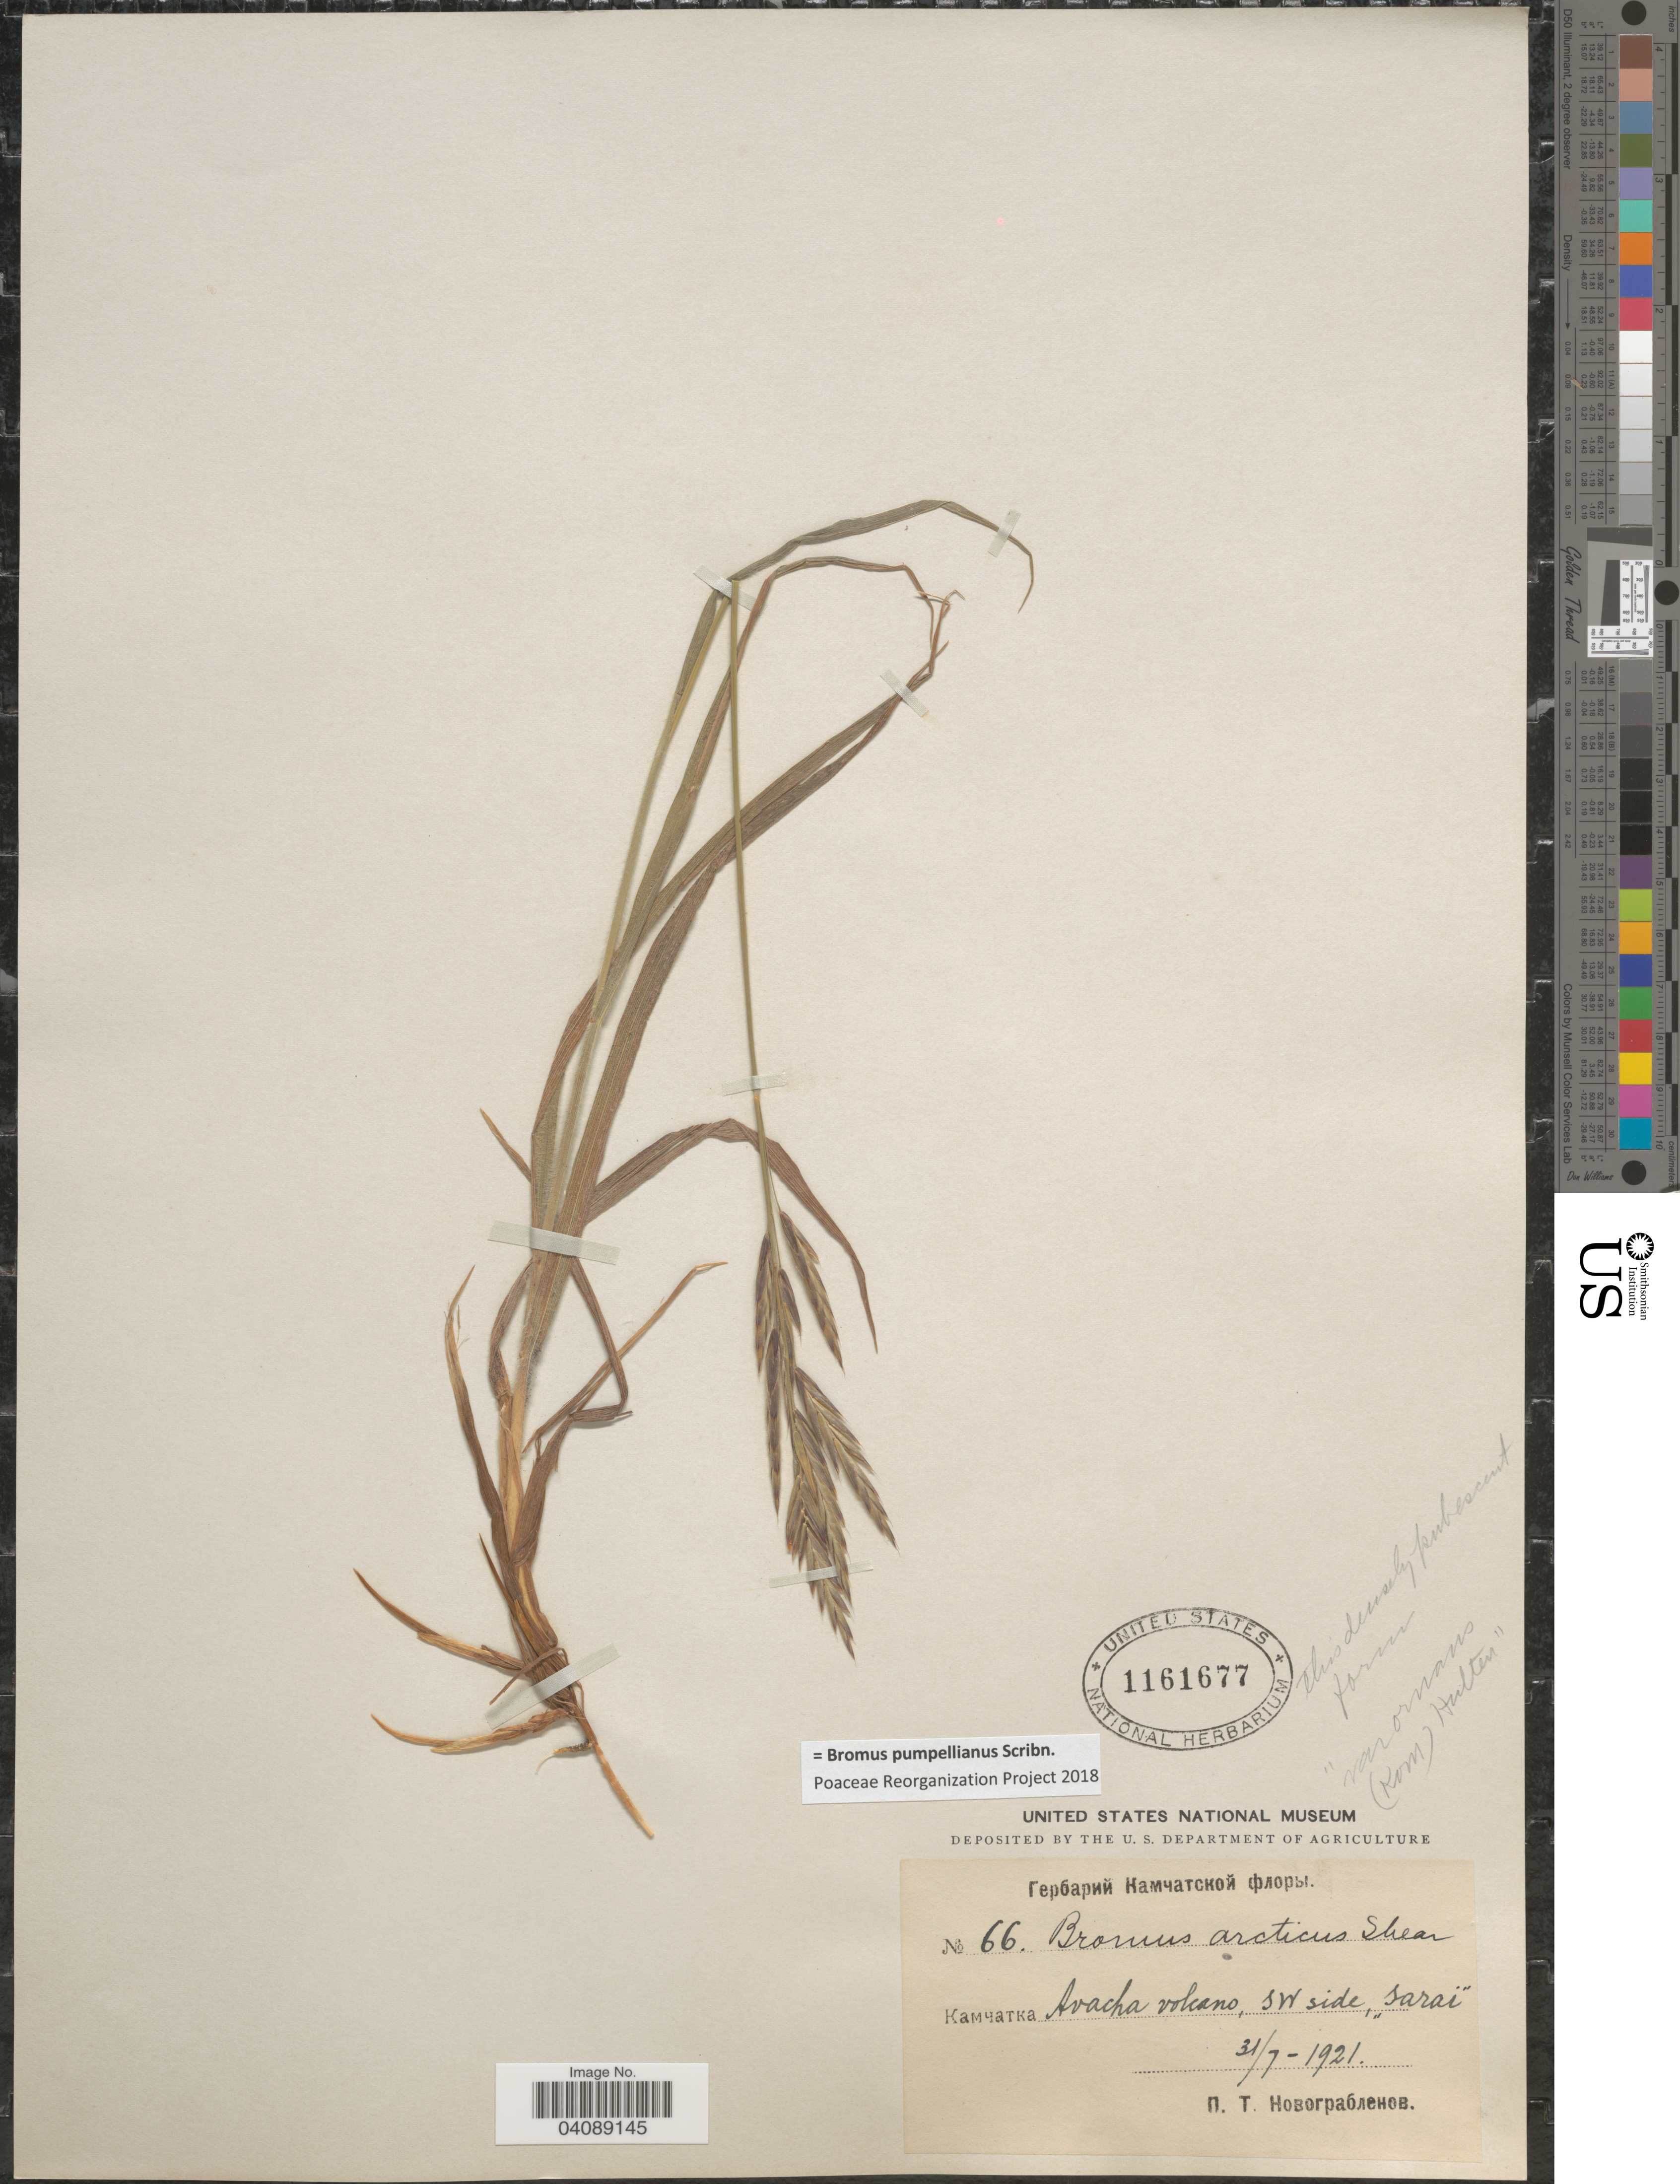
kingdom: Plantae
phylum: Tracheophyta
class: Liliopsida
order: Poales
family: Poaceae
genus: Bromus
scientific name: Bromus pumpellianus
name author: Scribn.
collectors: P. Novograblenov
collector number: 66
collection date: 1921-07-31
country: Russian Federation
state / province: Kamchatka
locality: Avacha volcano, SW side, "Sarai".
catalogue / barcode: US 1161677